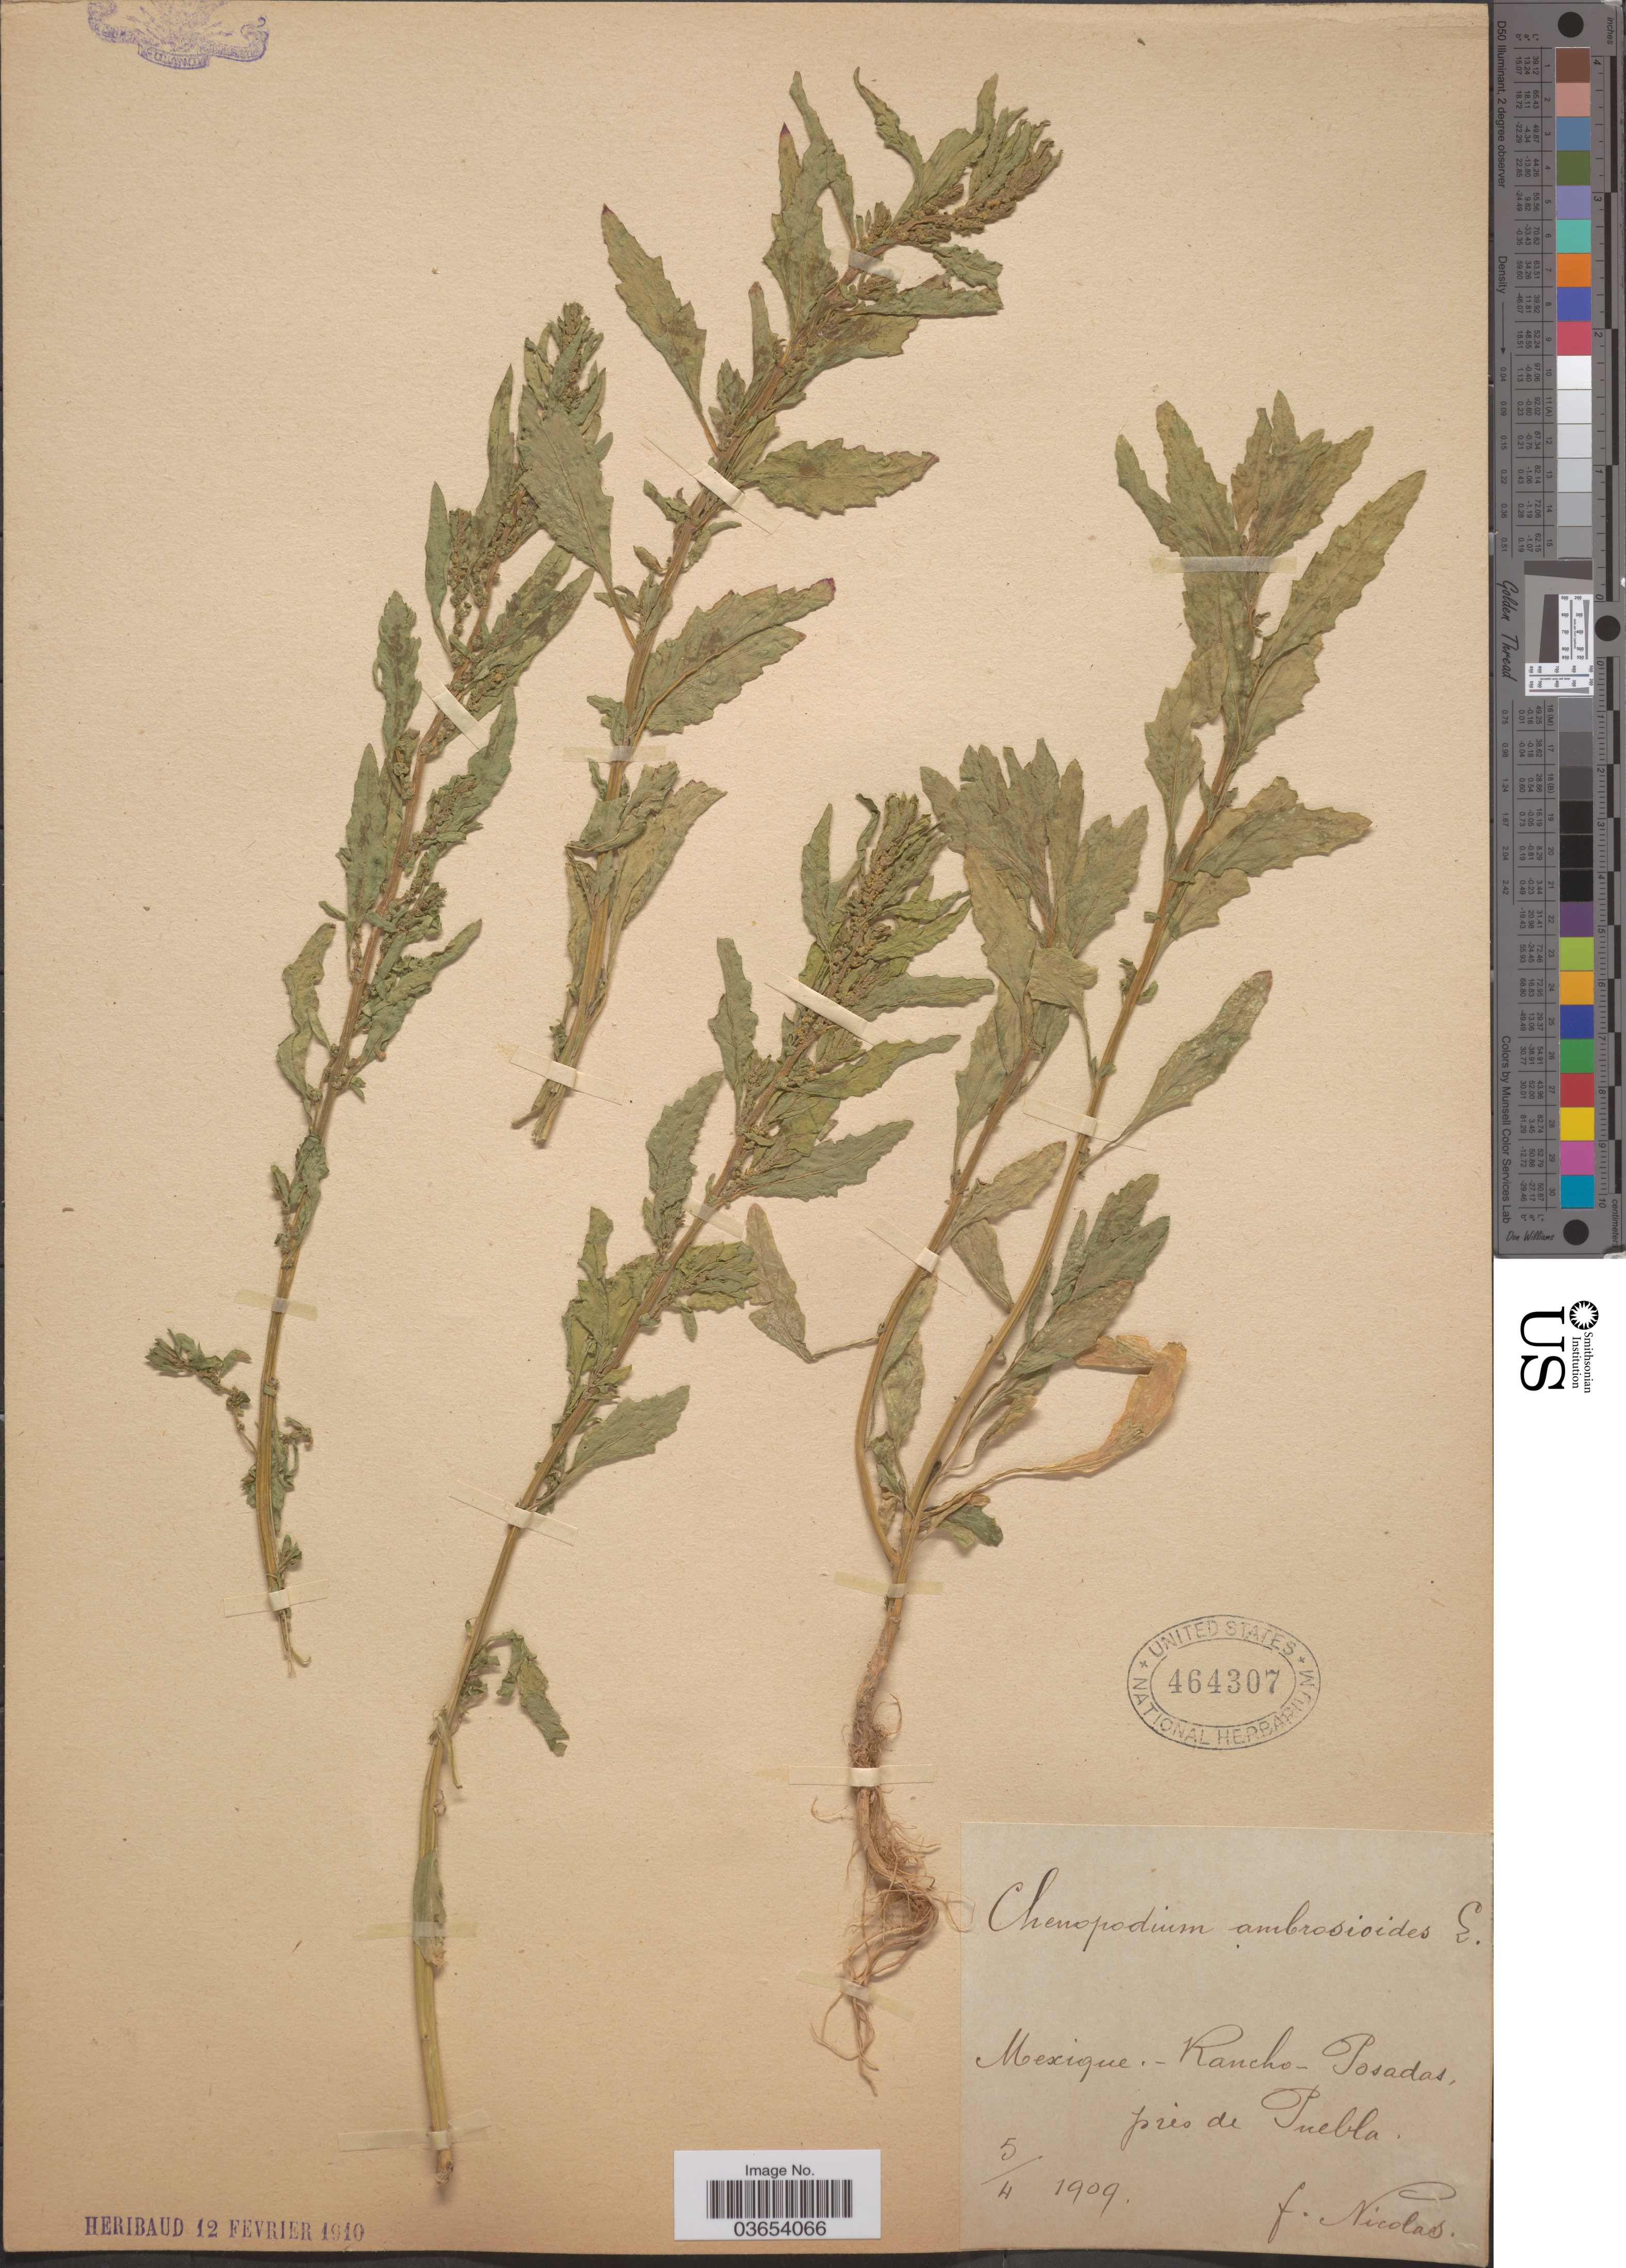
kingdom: Plantae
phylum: Tracheophyta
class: Magnoliopsida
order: Caryophyllales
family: Amaranthaceae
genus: Chenopodium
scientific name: Chenopodium ambrosioides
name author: L.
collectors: F. Nicolas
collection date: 1909-04-05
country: Mexico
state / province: Puebla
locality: Rancho-Posadas.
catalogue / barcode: US 464307